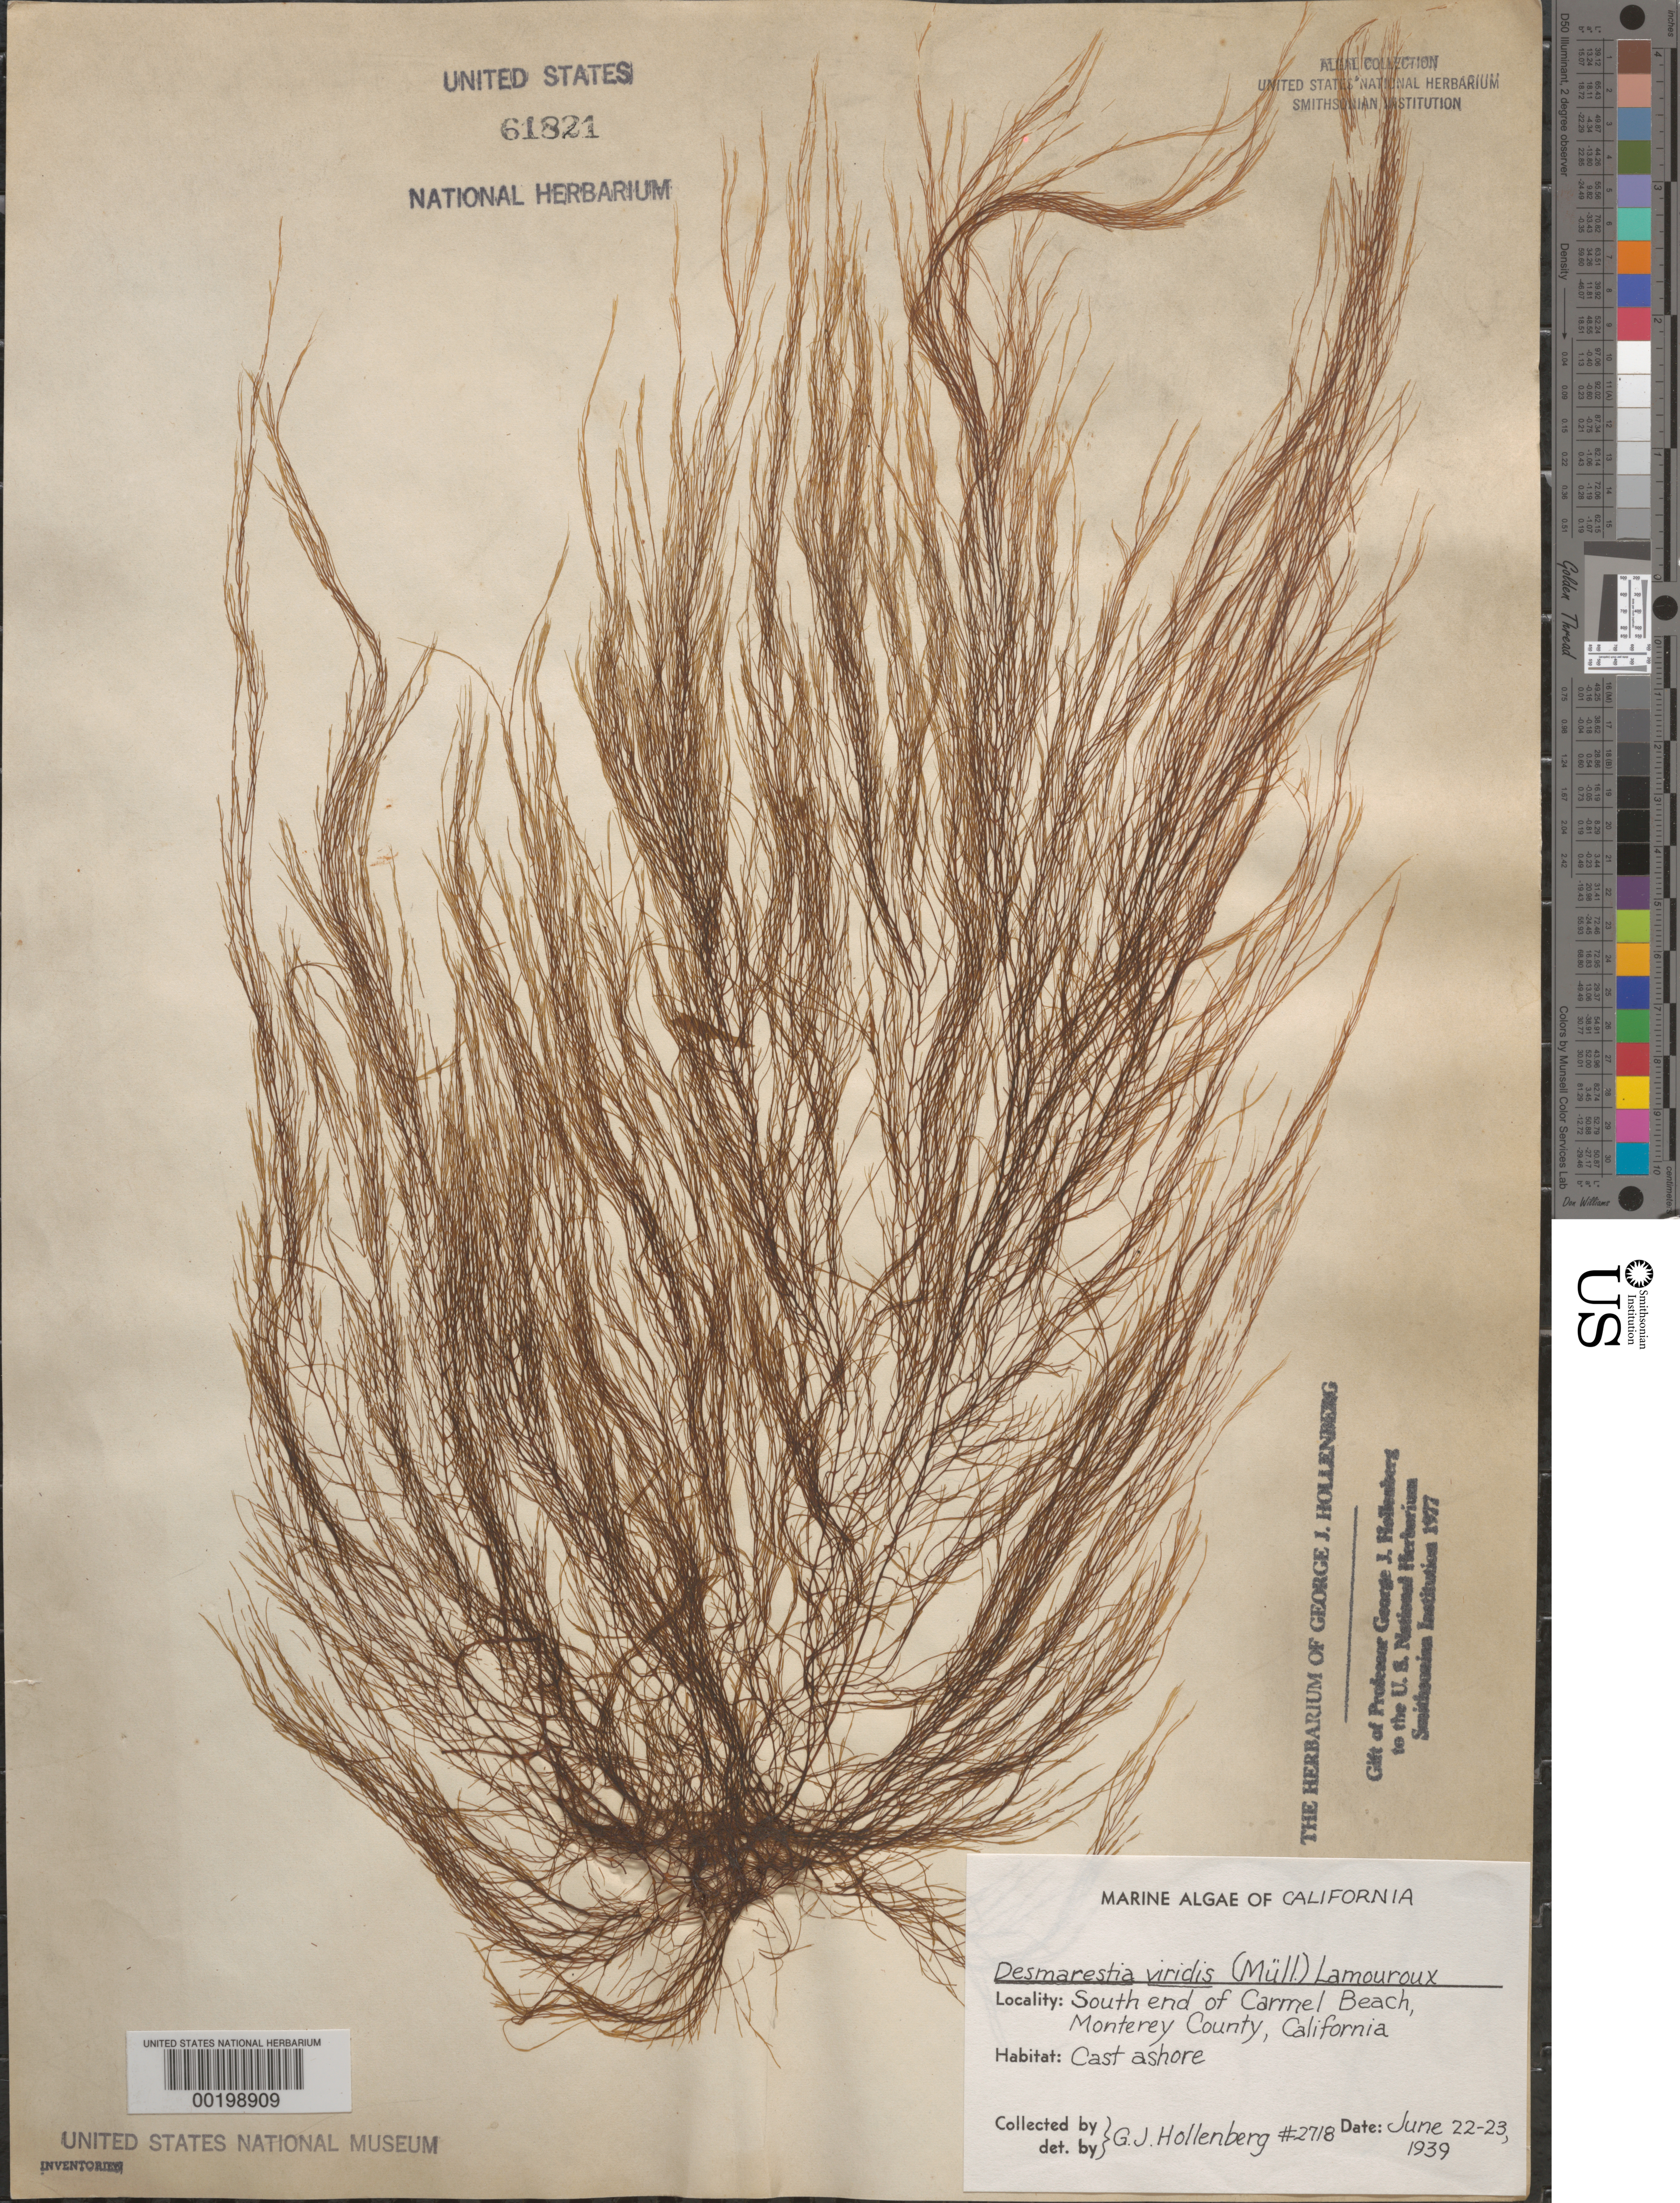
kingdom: Chromista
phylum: Ochrophyta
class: Phaeophyceae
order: Desmarestiales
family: Desmarestiaceae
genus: Desmarestia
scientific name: Desmarestia viridis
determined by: Hollenberg, George J.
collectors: G. Hollenberg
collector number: GJH 2718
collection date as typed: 22 Jun 1939 TO 23 Jun 1939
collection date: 1939-06-22/1939-06-23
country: United States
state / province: California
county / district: Monterey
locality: Carmel Beach, Monterey Peninsula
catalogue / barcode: US 61821